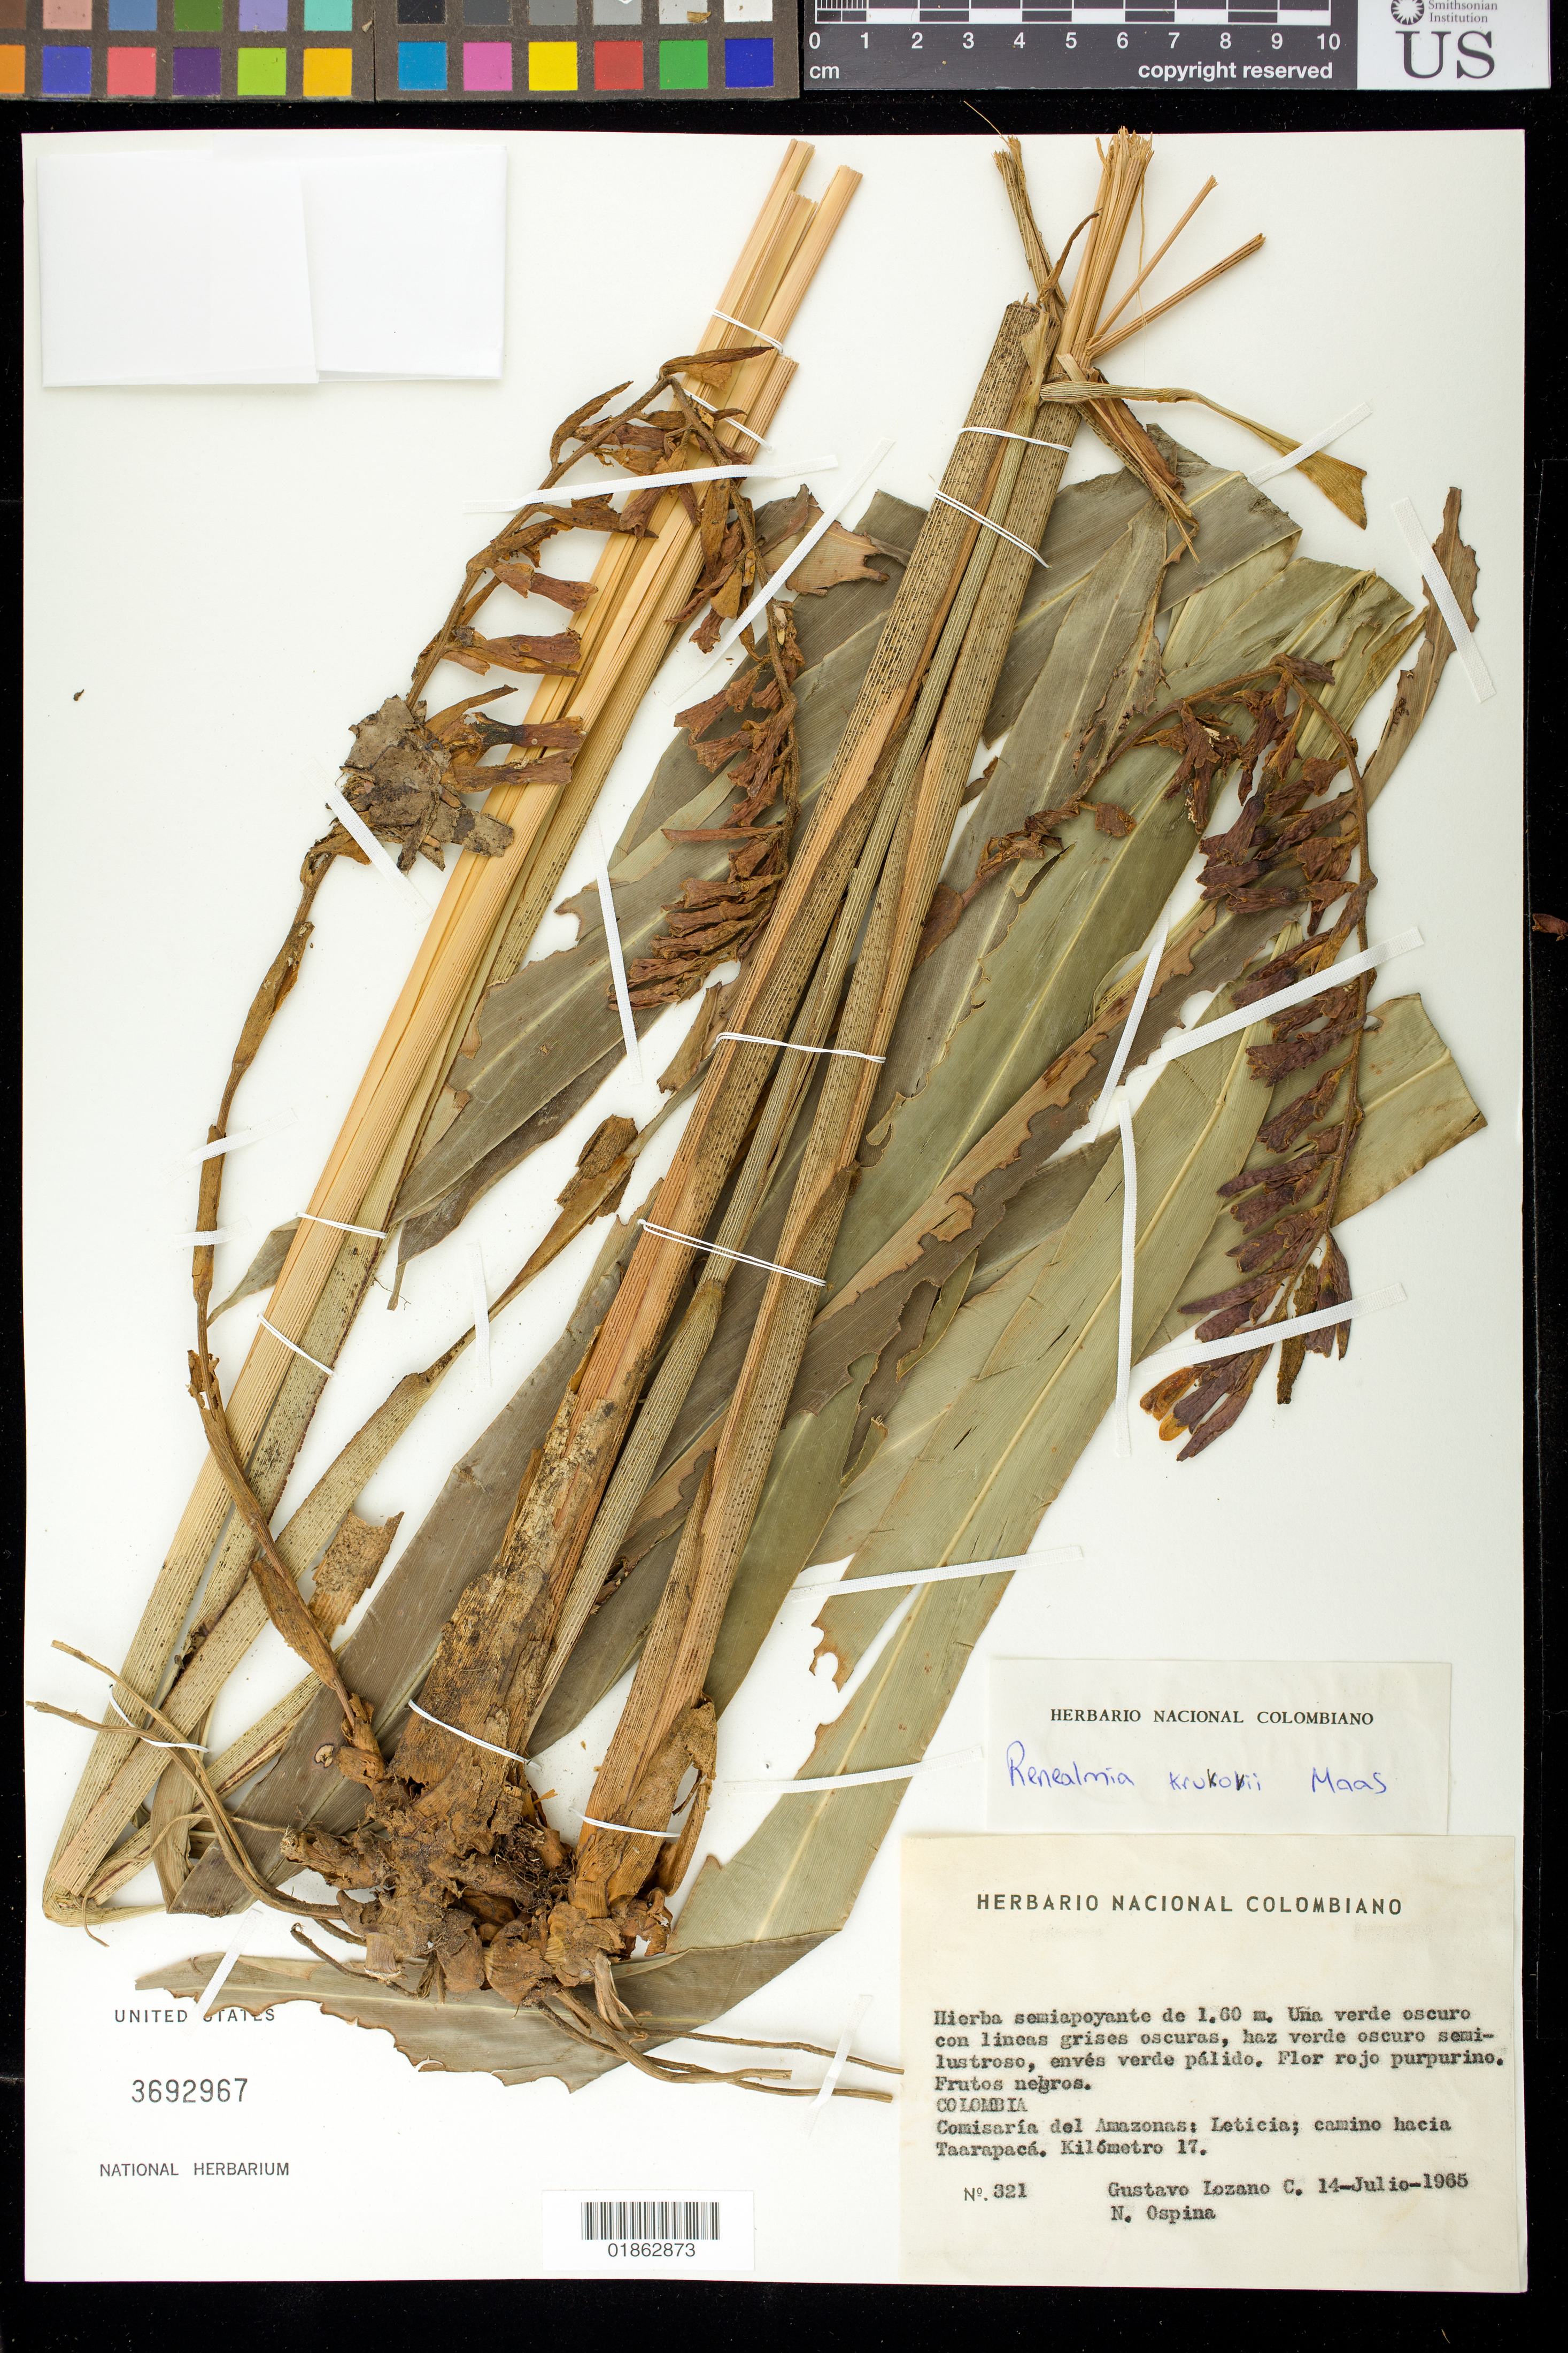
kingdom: Plantae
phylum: Tracheophyta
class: Liliopsida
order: Zingiberales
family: Zingiberaceae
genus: Renealmia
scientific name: Renealmia krukovii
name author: Maas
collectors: G. Lozano-Contreras & N. Ospina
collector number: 321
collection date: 1965-07-14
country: Colombia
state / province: Amazonas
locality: Comisaria del Amazonas: Leticia; camino hacia Tarapacá. Kilometro 17.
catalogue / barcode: US 3692967